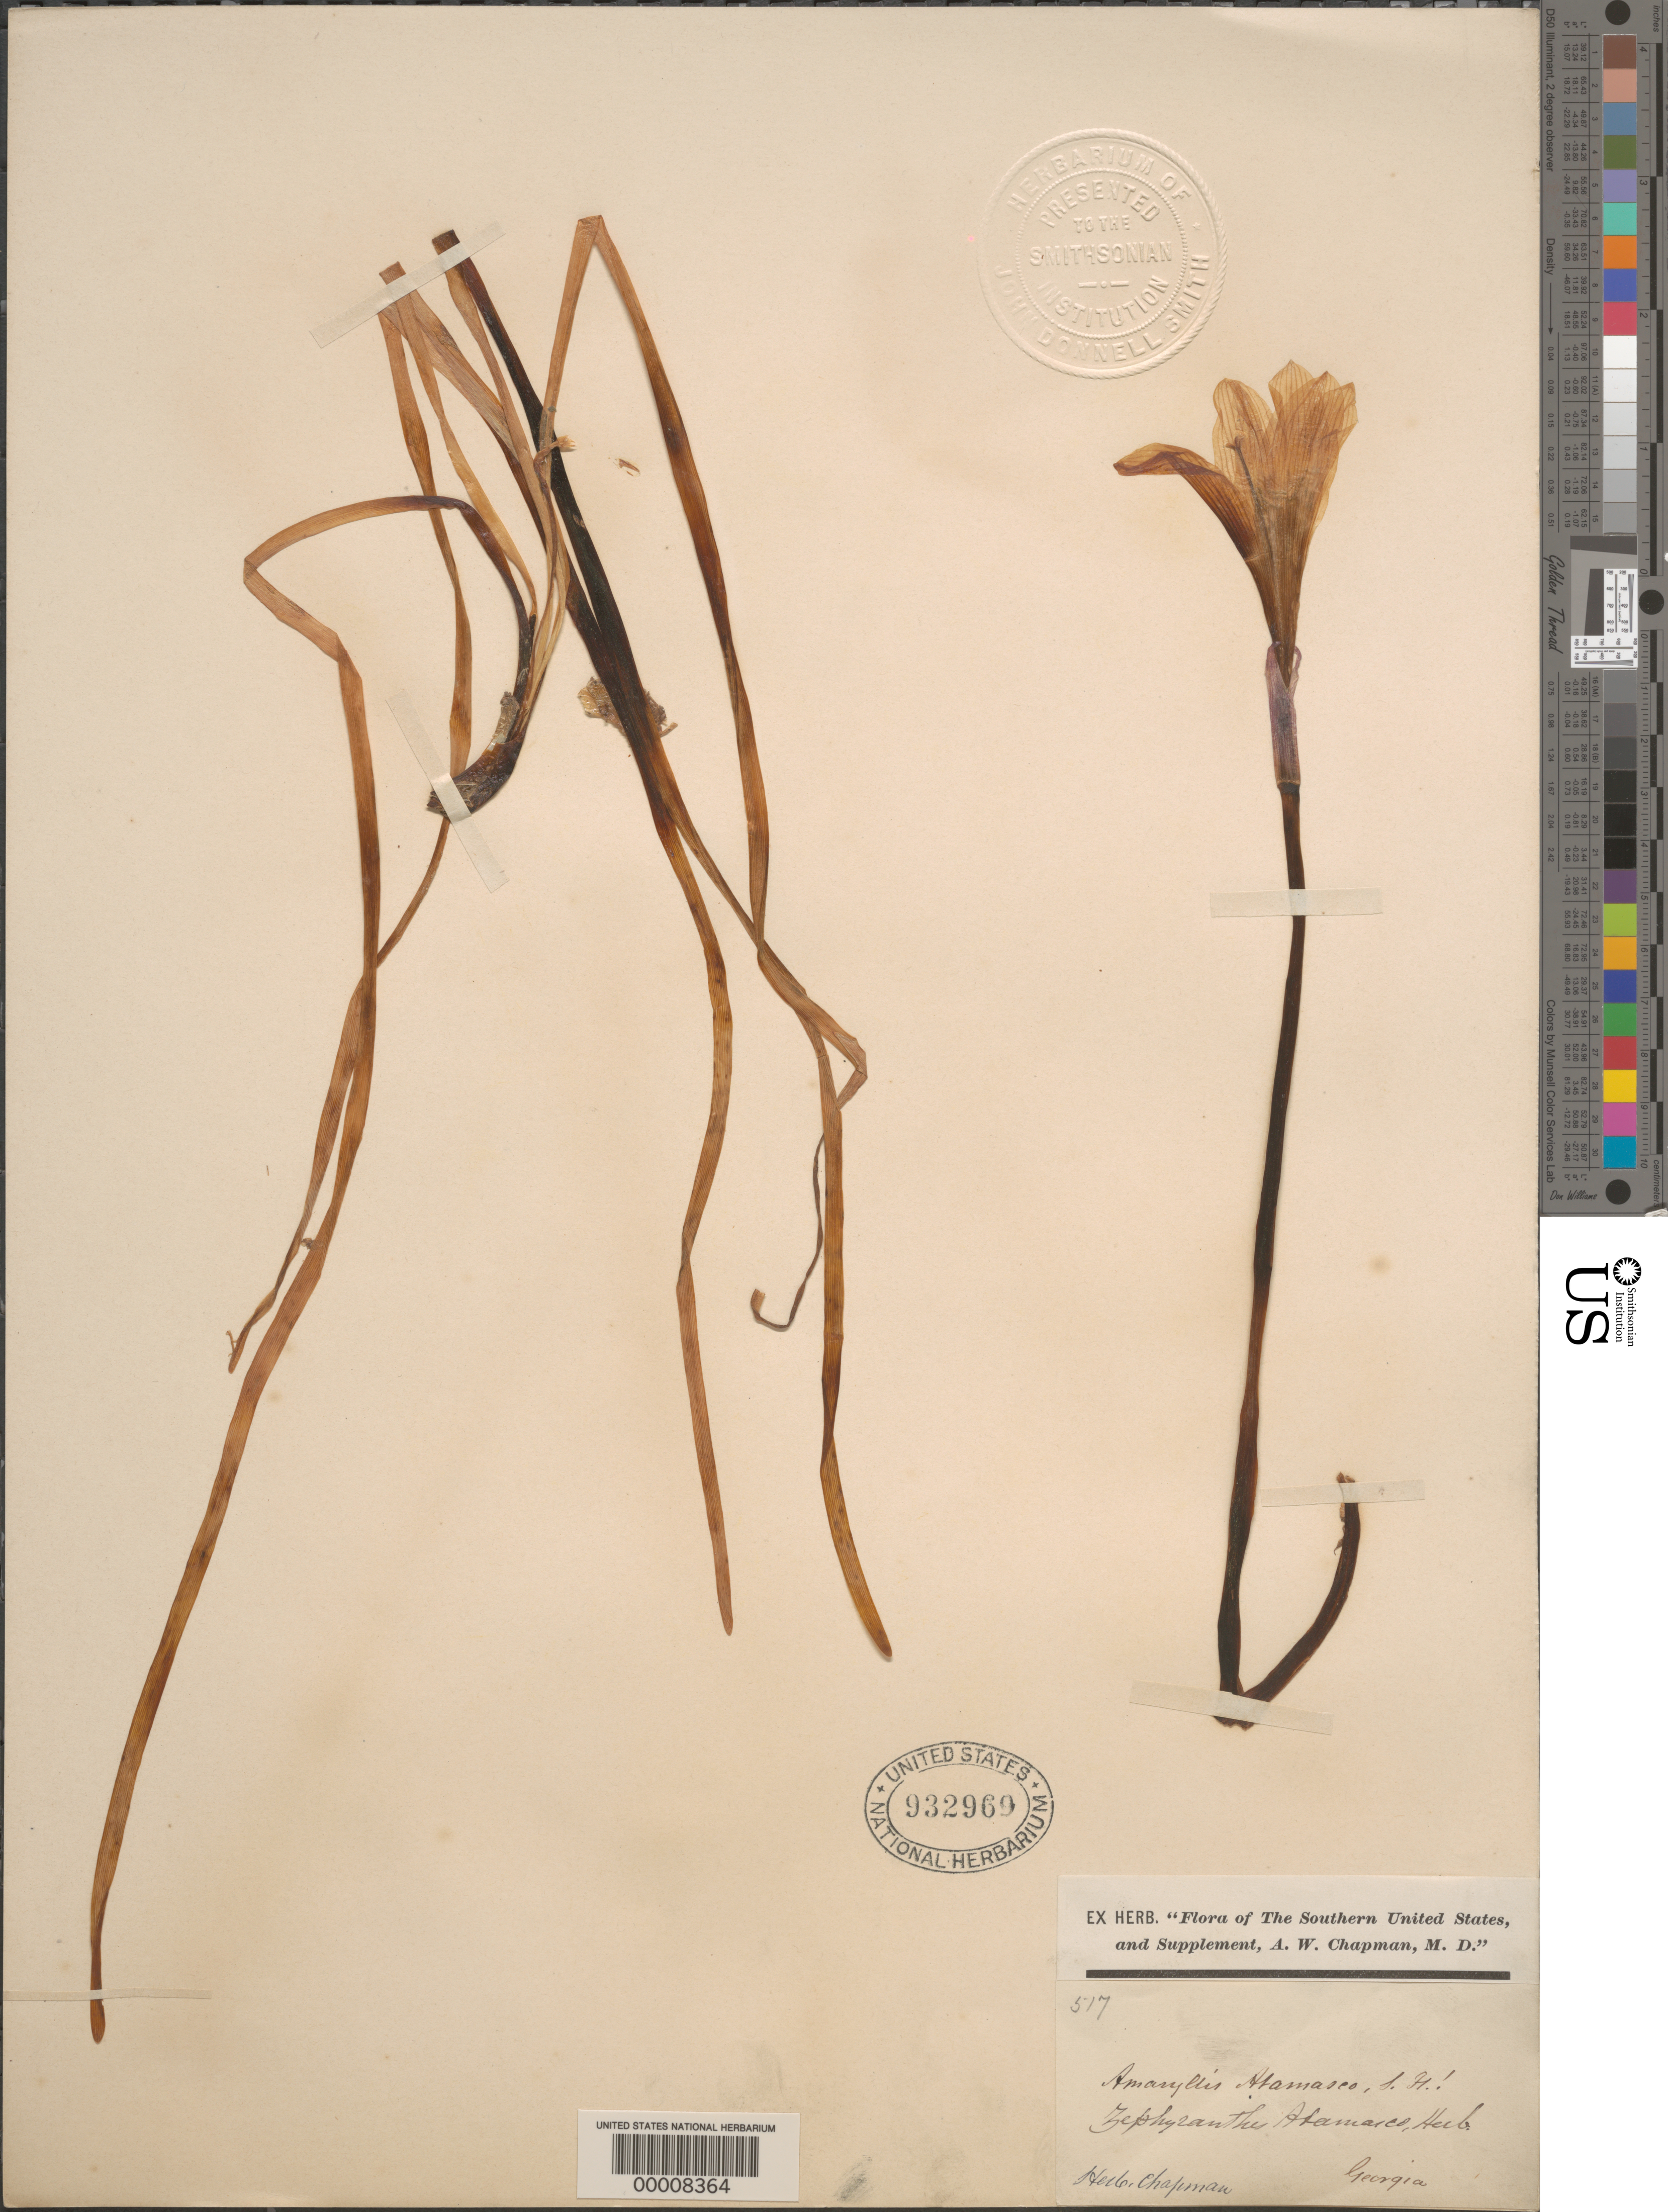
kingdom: Plantae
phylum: Tracheophyta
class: Liliopsida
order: Asparagales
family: Amaryllidaceae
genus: Zephyranthes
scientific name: Zephyranthes atamasco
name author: (L.) Herb.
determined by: Strong, Mark T.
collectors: A. W. Chapman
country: United States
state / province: Georgia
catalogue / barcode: US 932969